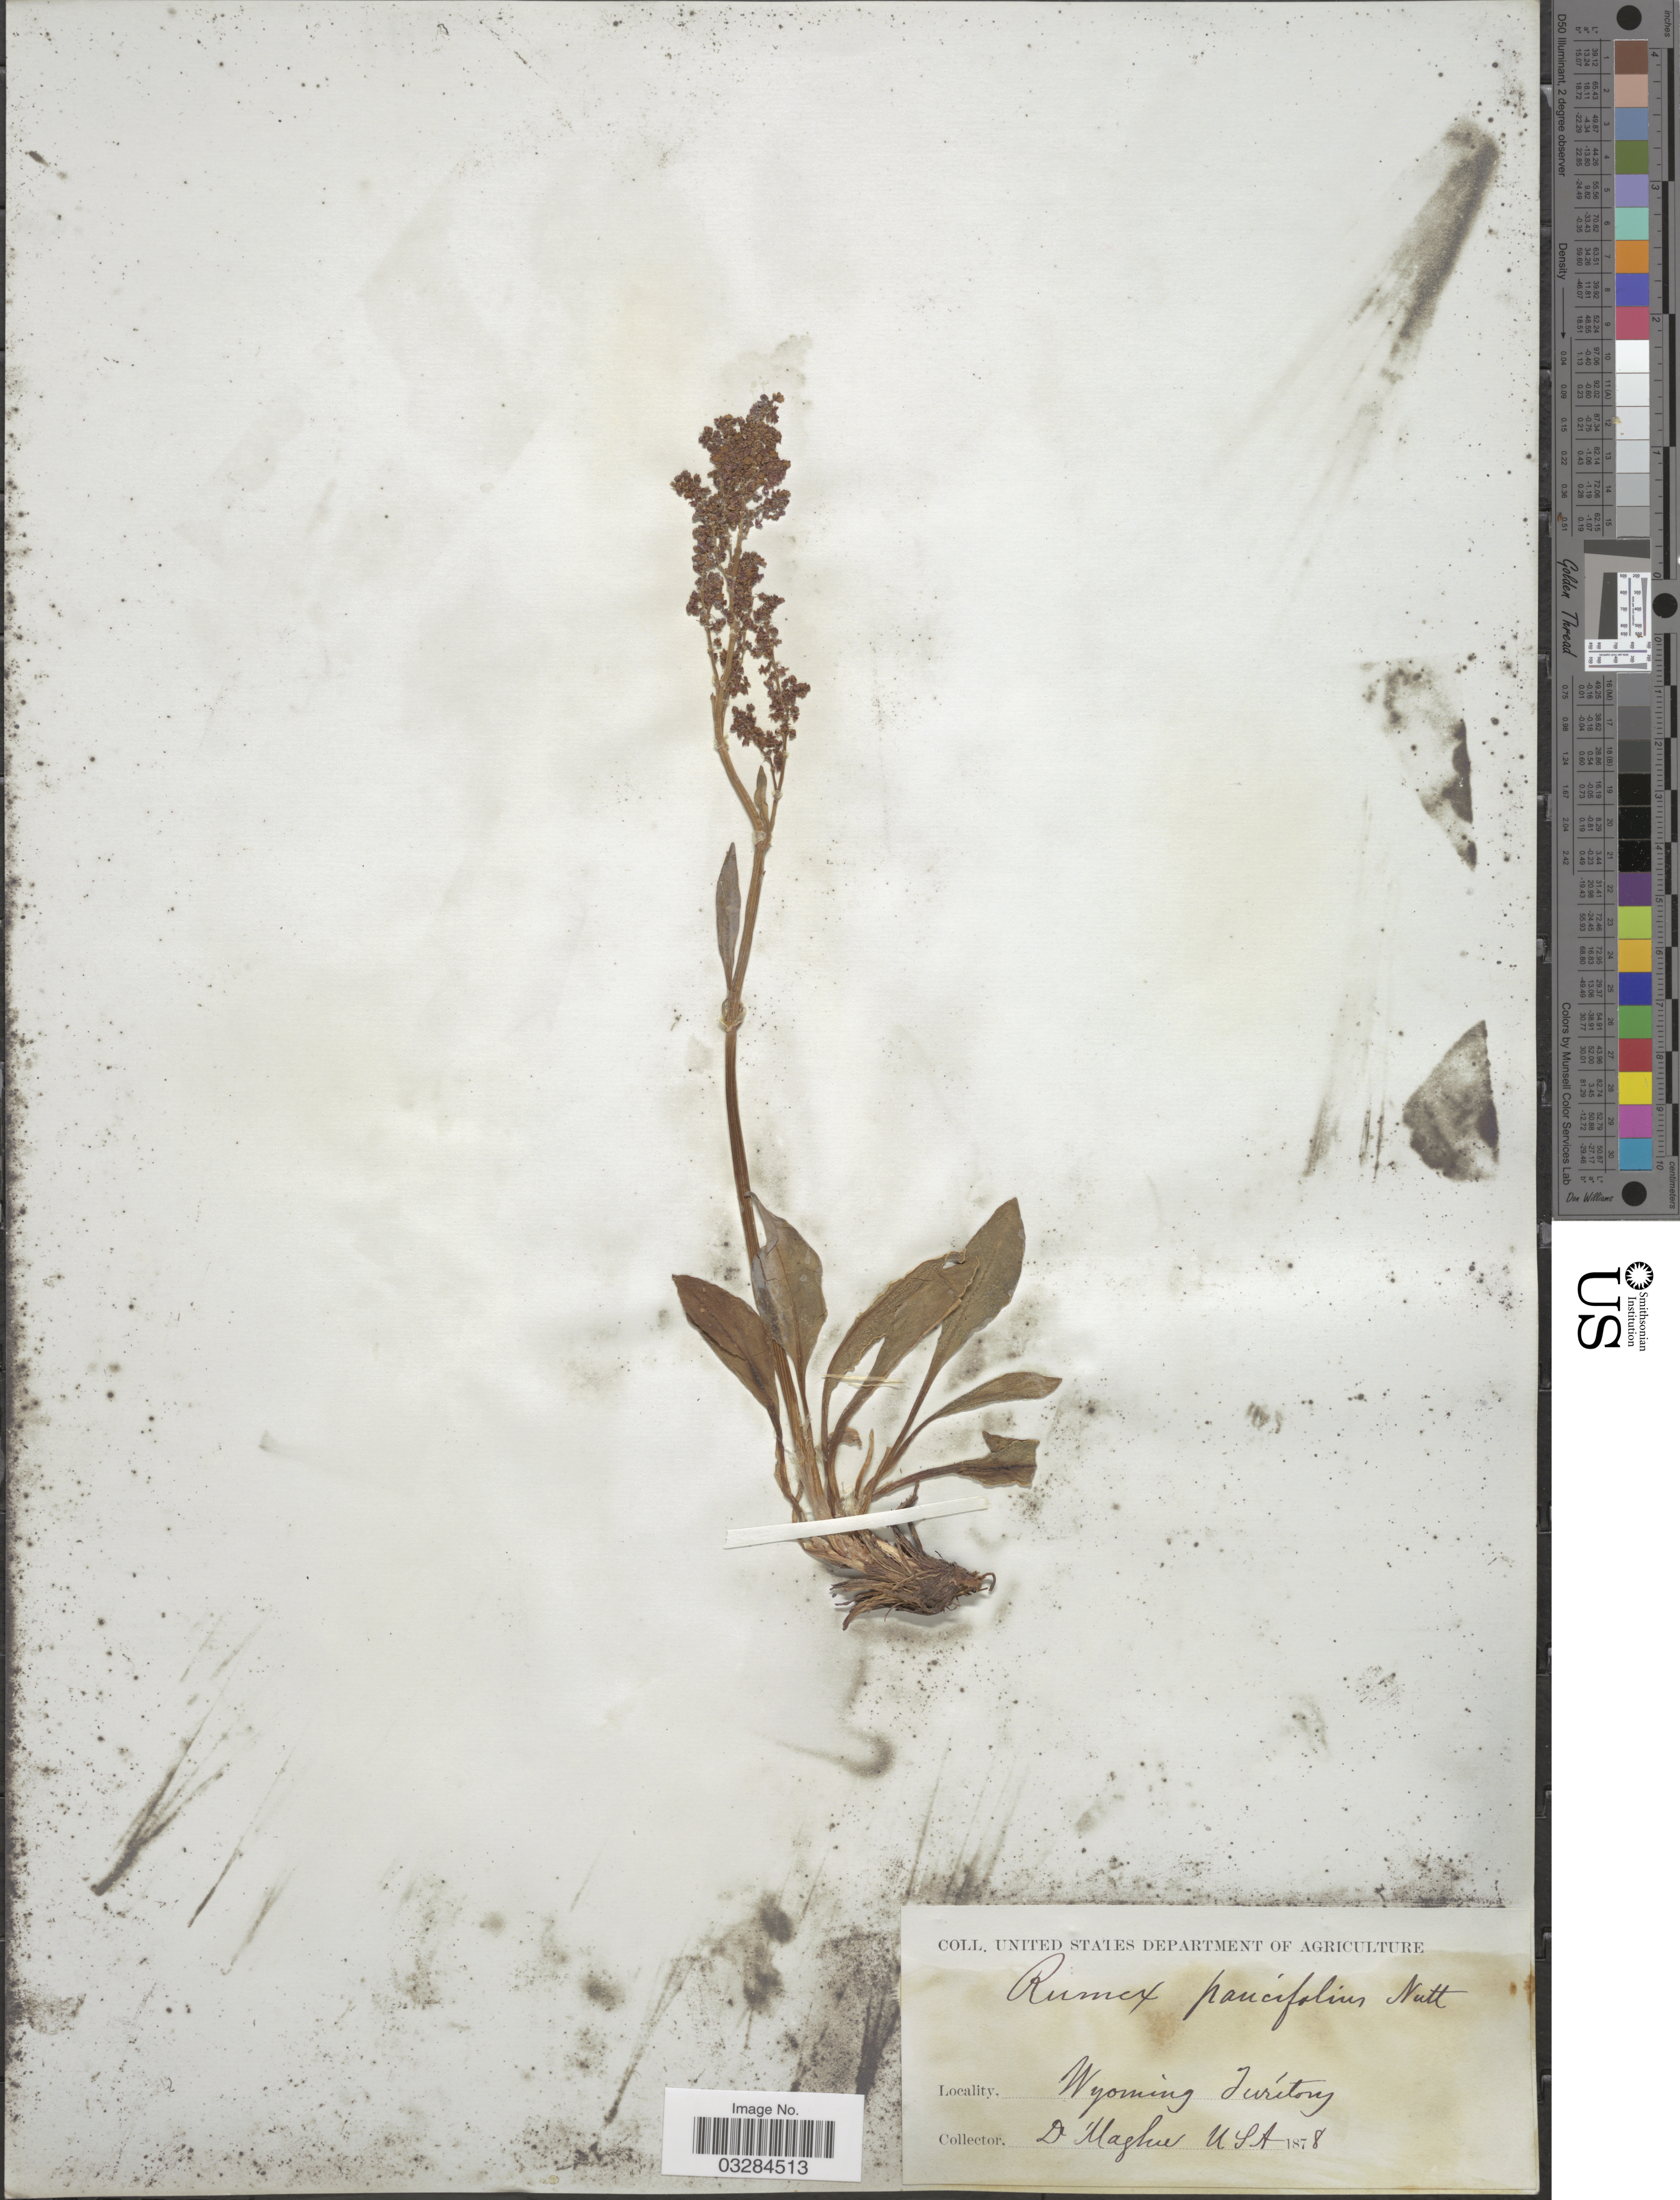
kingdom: Plantae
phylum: Tracheophyta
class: Magnoliopsida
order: Caryophyllales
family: Polygonaceae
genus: Rumex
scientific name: Rumex paucifolius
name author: Nutt.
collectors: -. Maghee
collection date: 1878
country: United States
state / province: Wyoming